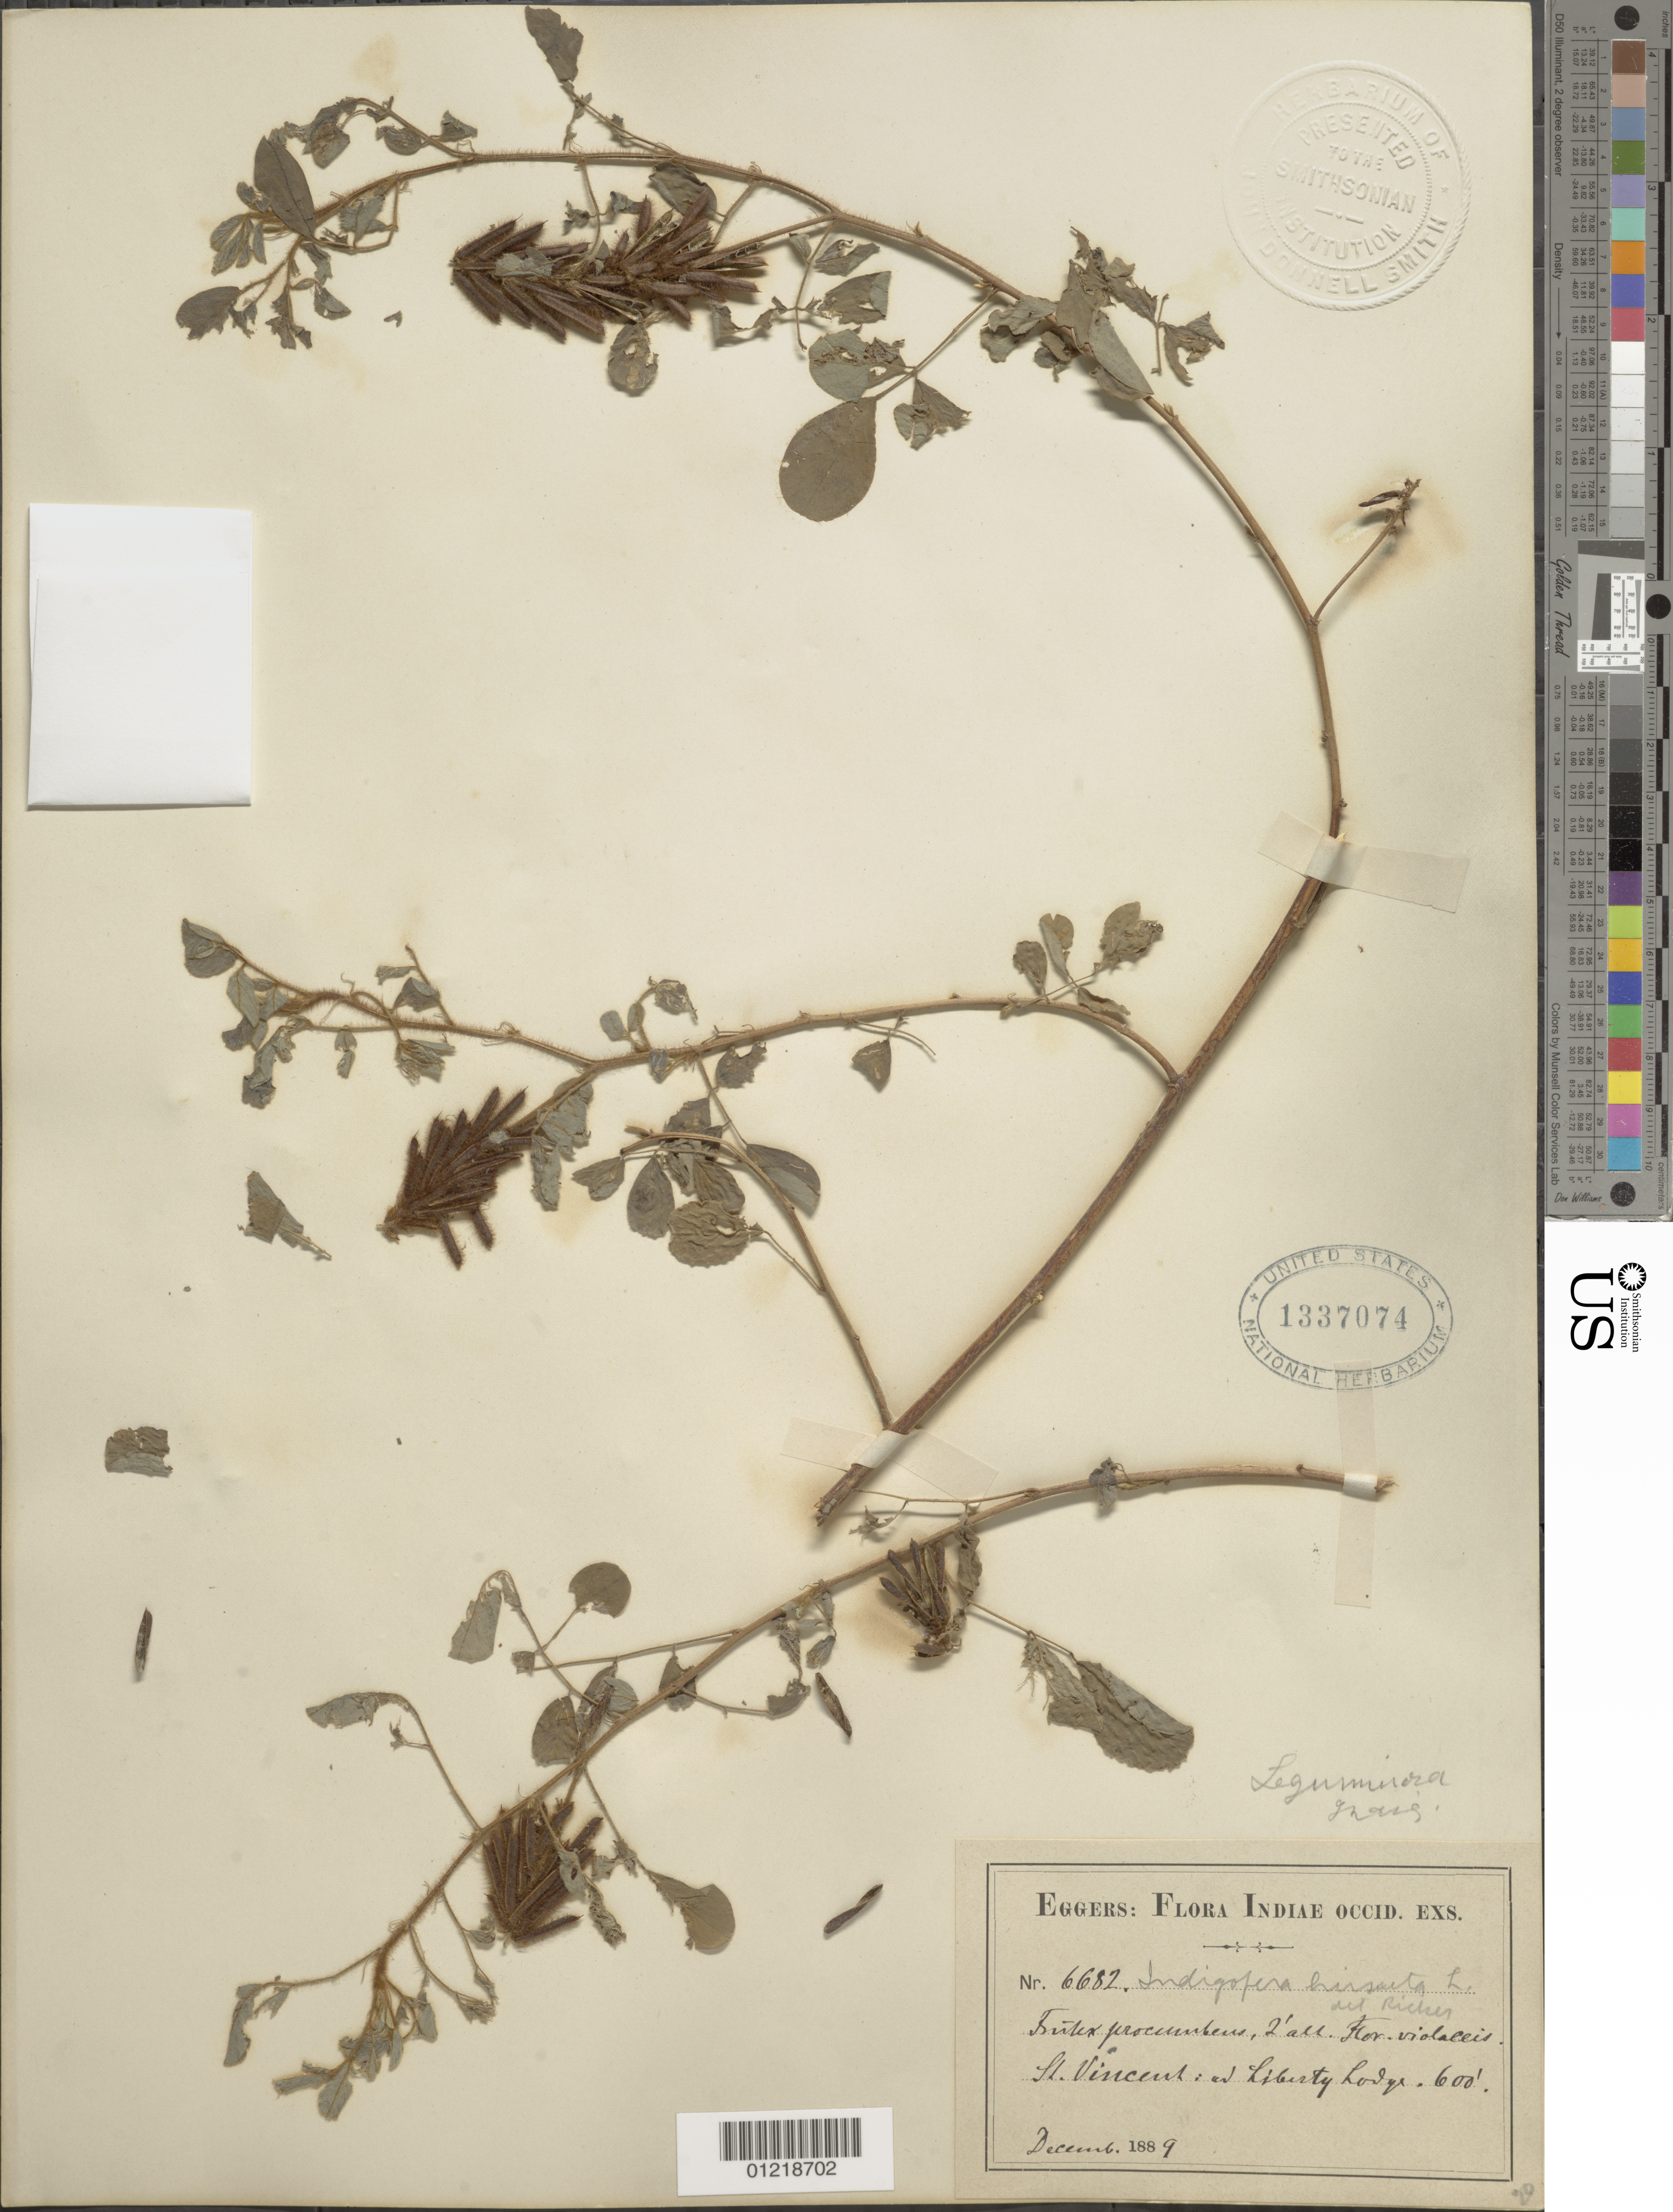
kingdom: Plantae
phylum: Tracheophyta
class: Magnoliopsida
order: Fabales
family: Fabaceae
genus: Indigofera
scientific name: Indigofera hirsuta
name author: L.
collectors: H. F. A. von Eggers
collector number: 6682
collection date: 1889-12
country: St. Vincent - Grenadines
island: St. Vincent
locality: Liberty Lodge.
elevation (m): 183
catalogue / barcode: US 1337074